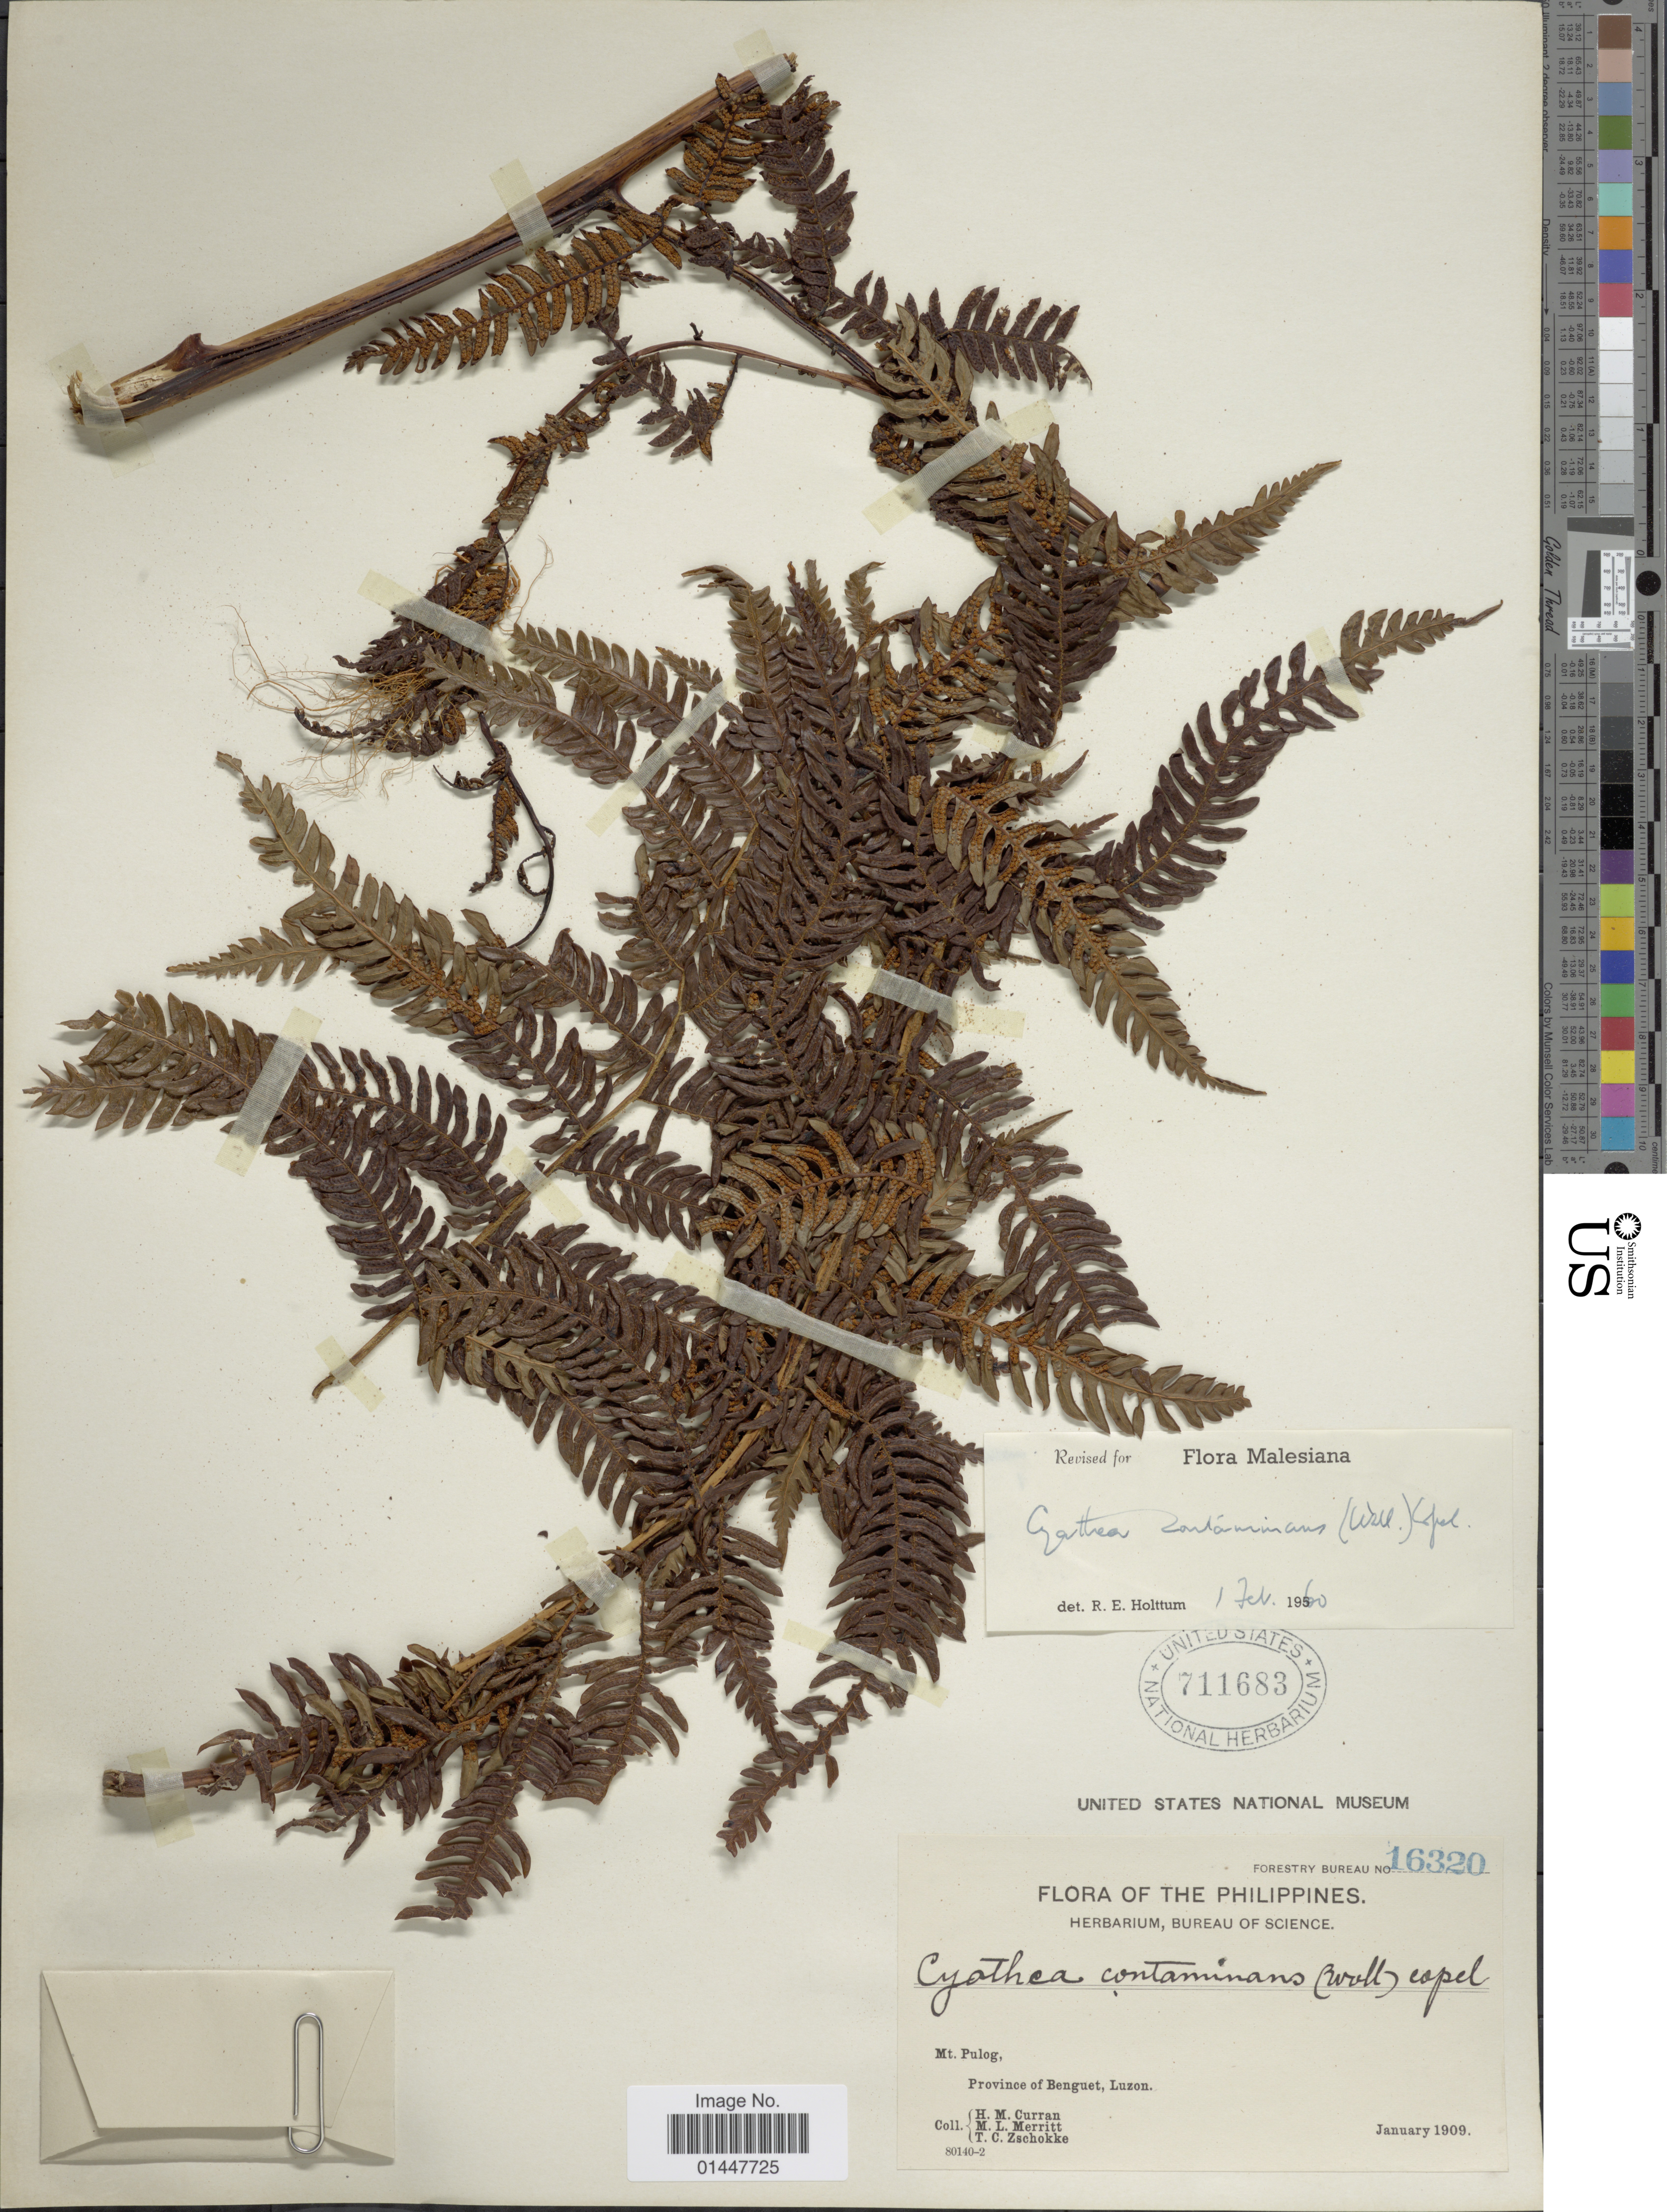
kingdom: Plantae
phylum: Tracheophyta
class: Polypodiopsida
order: Cyatheales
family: Cyatheaceae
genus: Sphaeropteris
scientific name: Sphaeropteris glauca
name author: (Blume) R.M. Tryon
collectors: H. M. Curran, M. L. Merritt & T. C. Zschokke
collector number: Forestry Bureau 16320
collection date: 1909-01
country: Philippines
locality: Mt. Pulog, Province of Benguet, Luzon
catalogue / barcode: US 711683